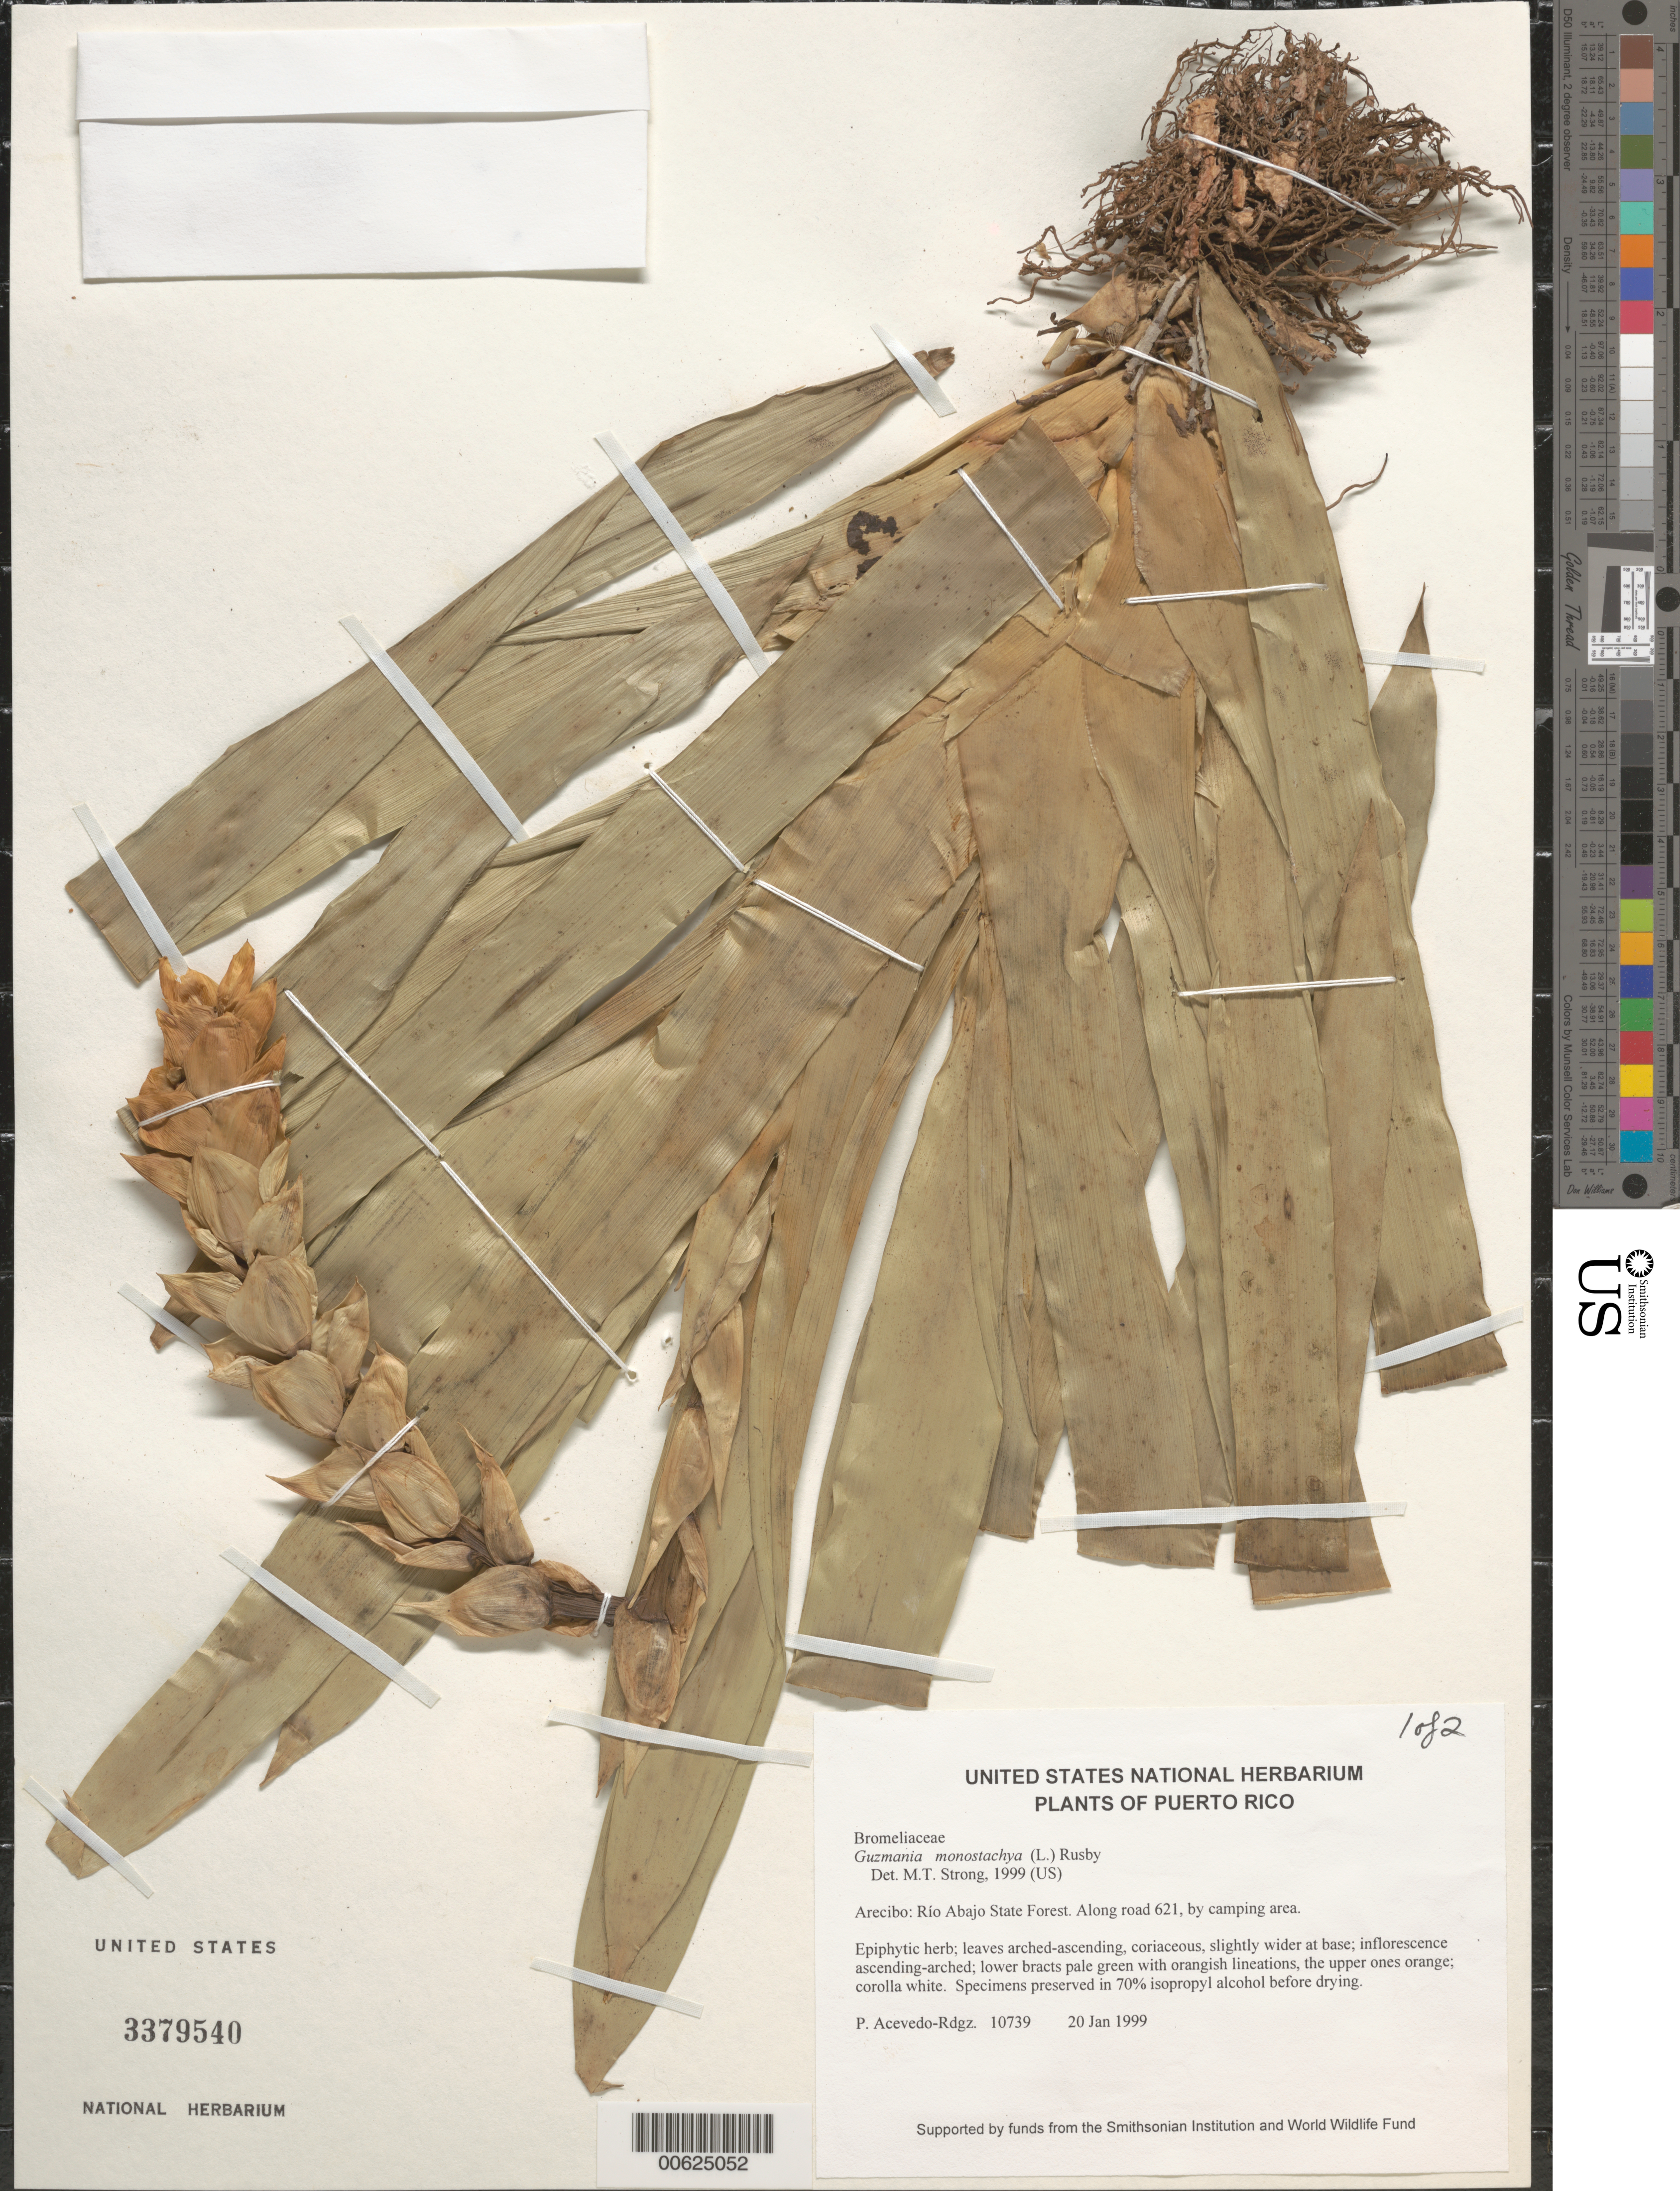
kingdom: Plantae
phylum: Tracheophyta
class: Liliopsida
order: Poales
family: Bromeliaceae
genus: Guzmania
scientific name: Guzmania monostachia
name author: (L.) Rusby ex Mez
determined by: Strong, M. T., (US), Smithsonian Institution - National Museum of Natural History (UNITED STATES)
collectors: P. Acevedo-Rodr.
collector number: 10739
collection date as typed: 20 Jan 1999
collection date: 1999-01-20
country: Puerto Rico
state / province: Arecibo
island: Puerto Rico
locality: Arecibo; Río Abajo State Forest. Along road 621, by camping area.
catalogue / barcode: US 3379540